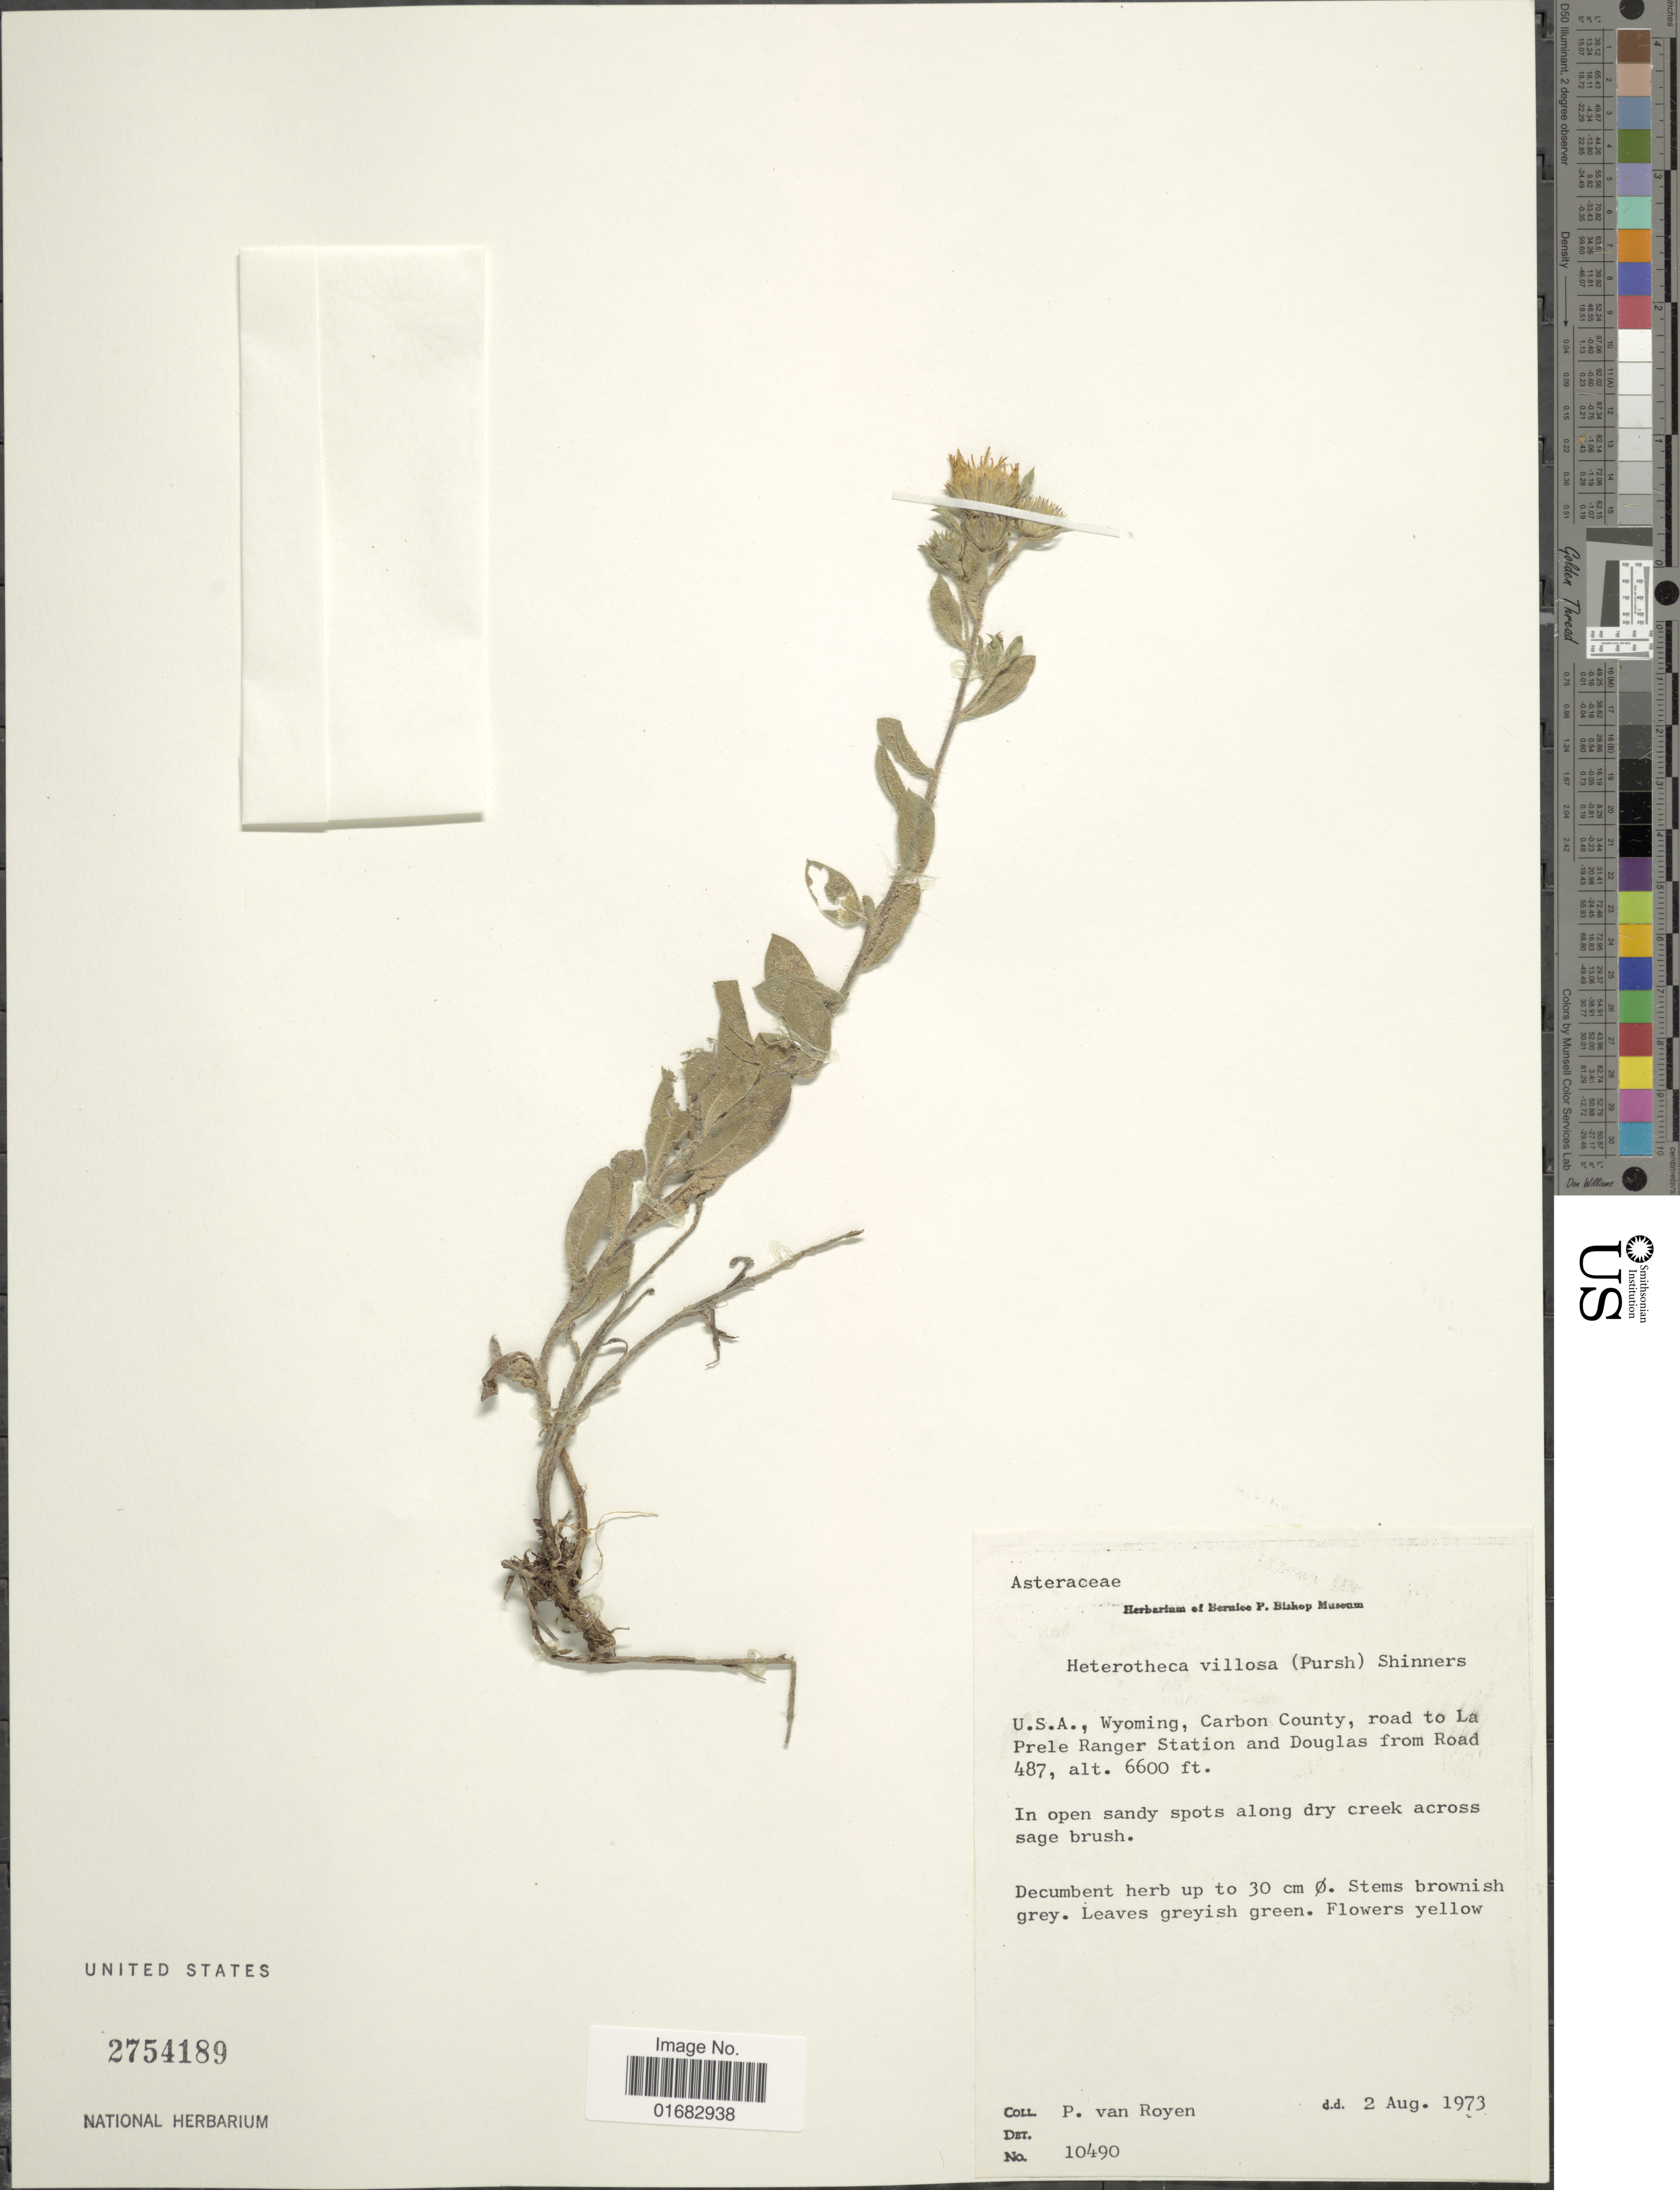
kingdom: Plantae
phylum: Tracheophyta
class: Magnoliopsida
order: Asterales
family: Asteraceae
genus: Heterotheca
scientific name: Heterotheca villosa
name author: (Pursh) Shinners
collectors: P. van Royen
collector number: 10490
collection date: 1973-08-02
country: United States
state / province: Wyoming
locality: Carbon County, road to La Prele Ranger Station and Douglas from Road 487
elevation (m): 2012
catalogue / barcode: US 2754189